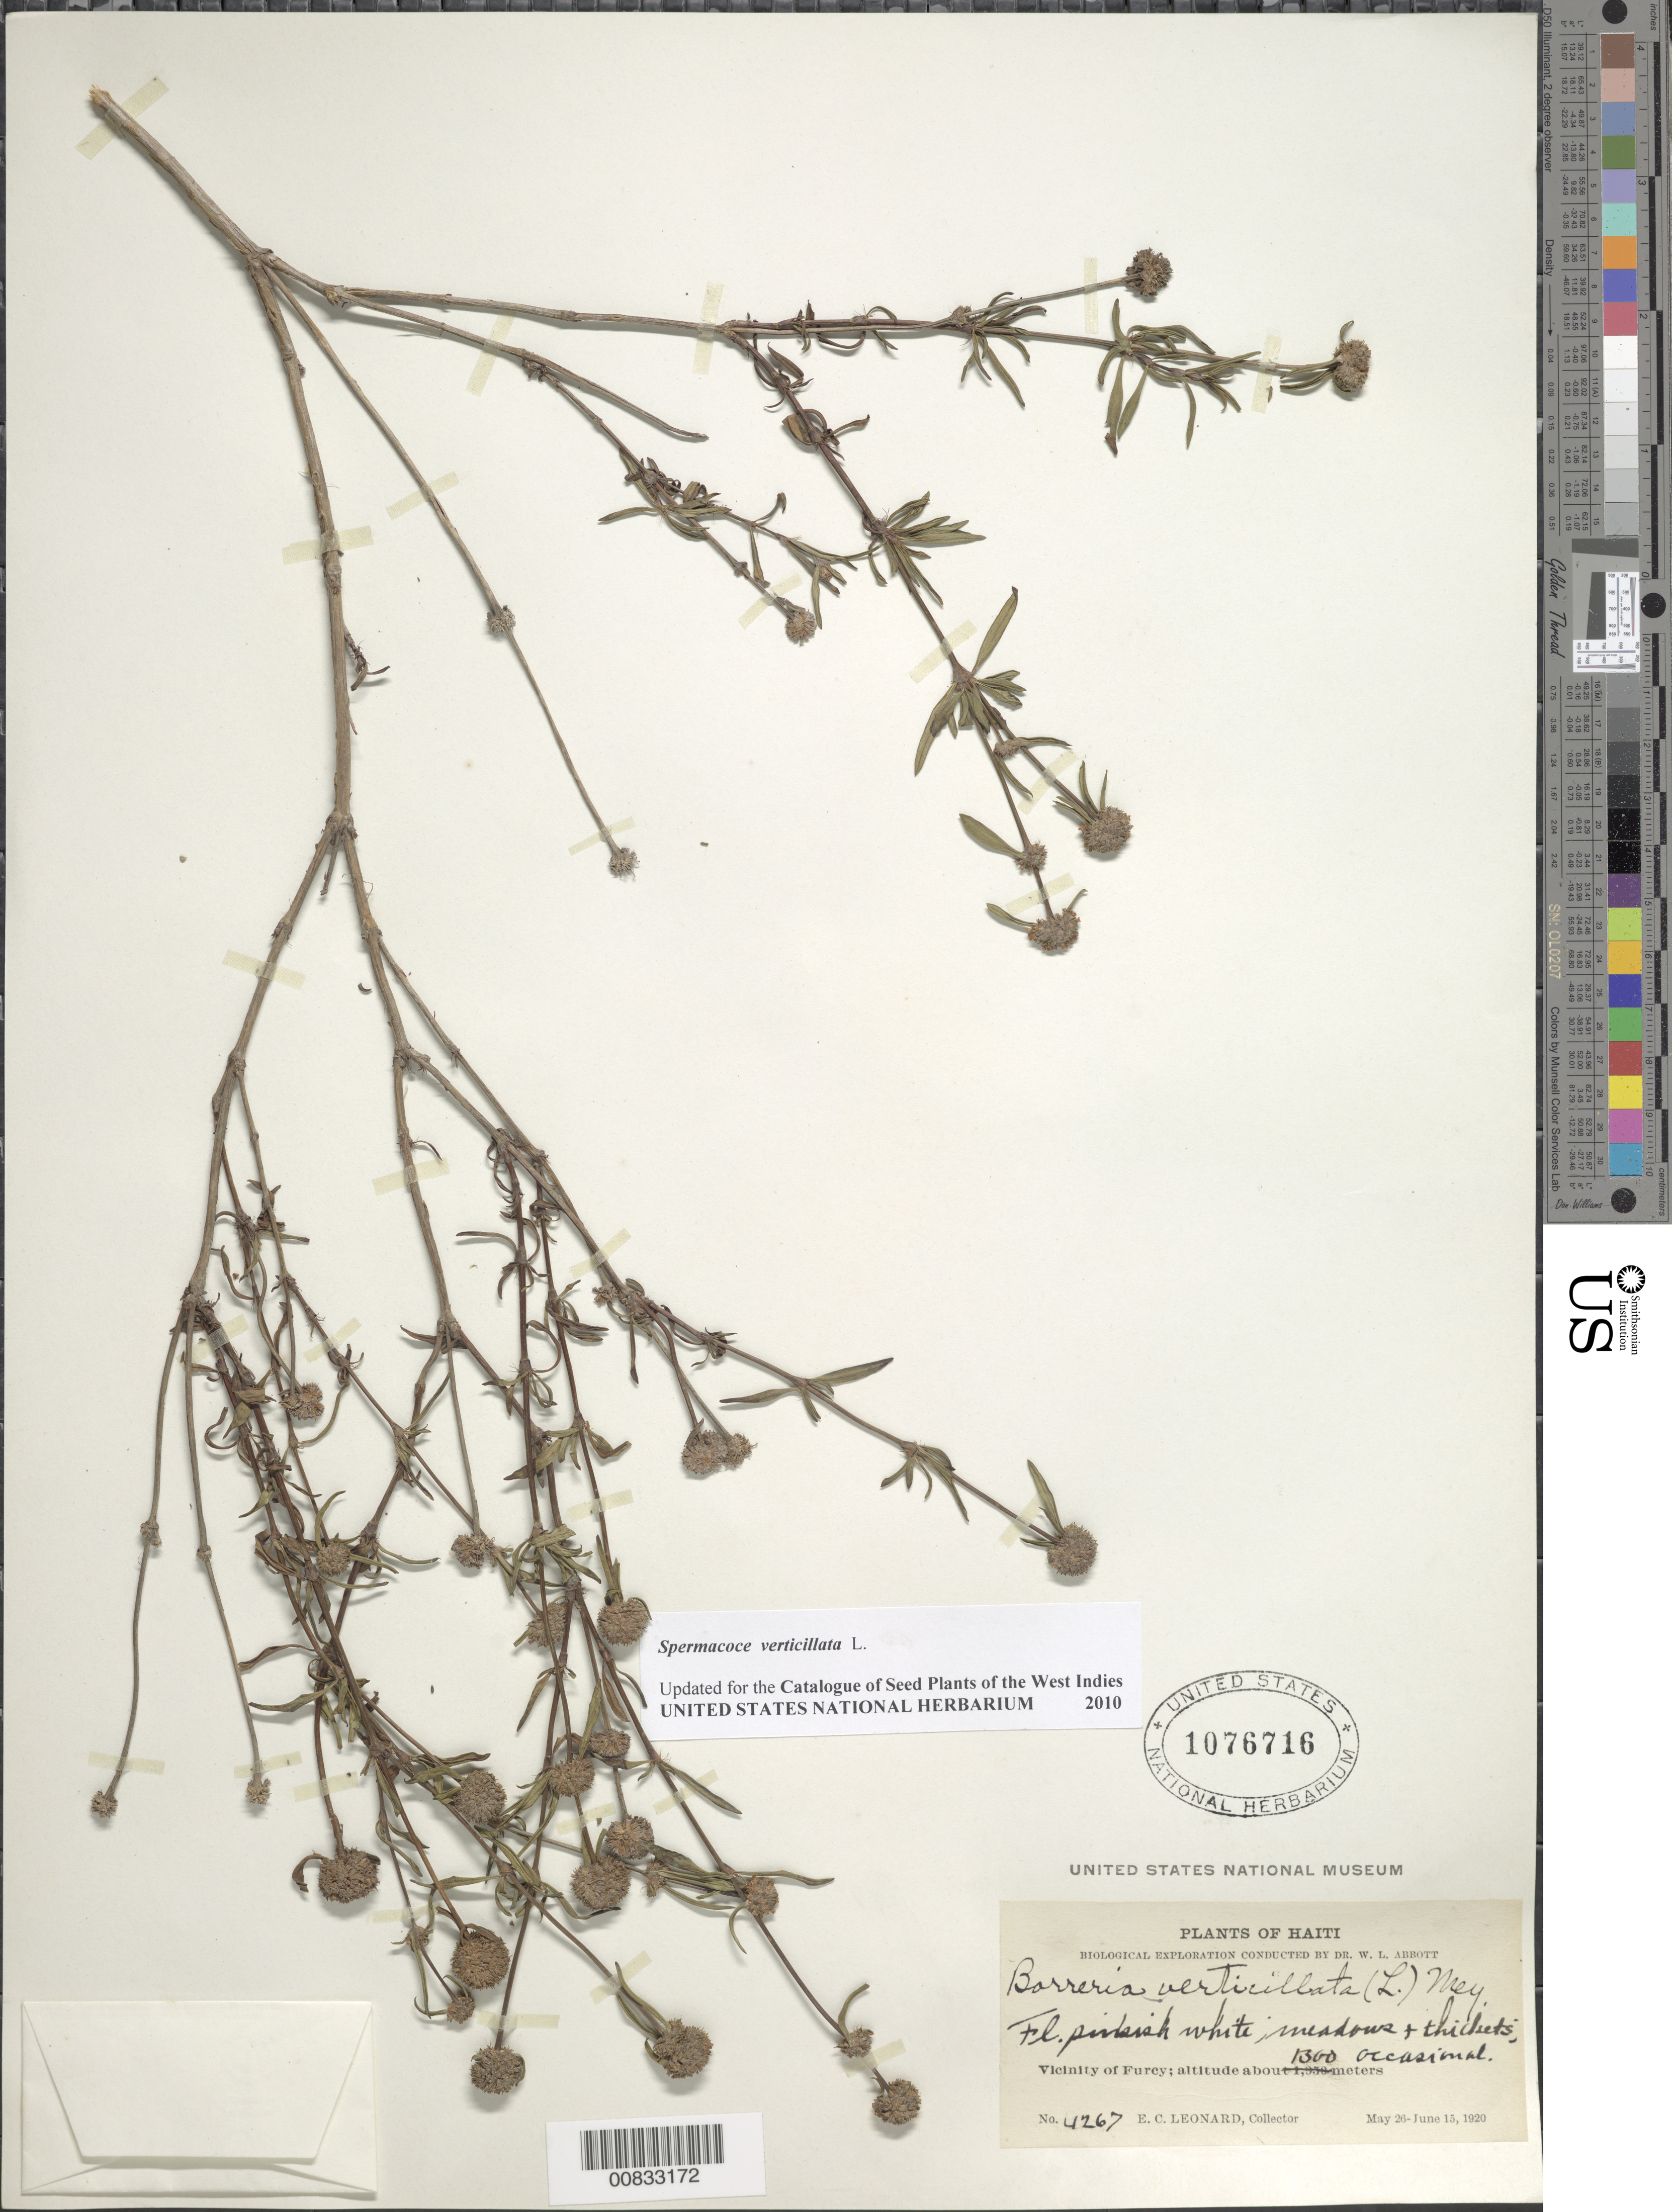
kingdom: Plantae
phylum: Tracheophyta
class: Magnoliopsida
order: Gentianales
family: Rubiaceae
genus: Spermacoce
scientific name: Spermacoce verticillata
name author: L.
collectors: E. C. Leonard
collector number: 4267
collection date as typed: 26 May 1920 to 15 Jun 1920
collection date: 1920-05-26/1920-06-15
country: Haiti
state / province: Ouest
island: Hispaniola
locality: Vicinity of Furcy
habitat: Meadows and thickets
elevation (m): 1300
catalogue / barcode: US 1076716